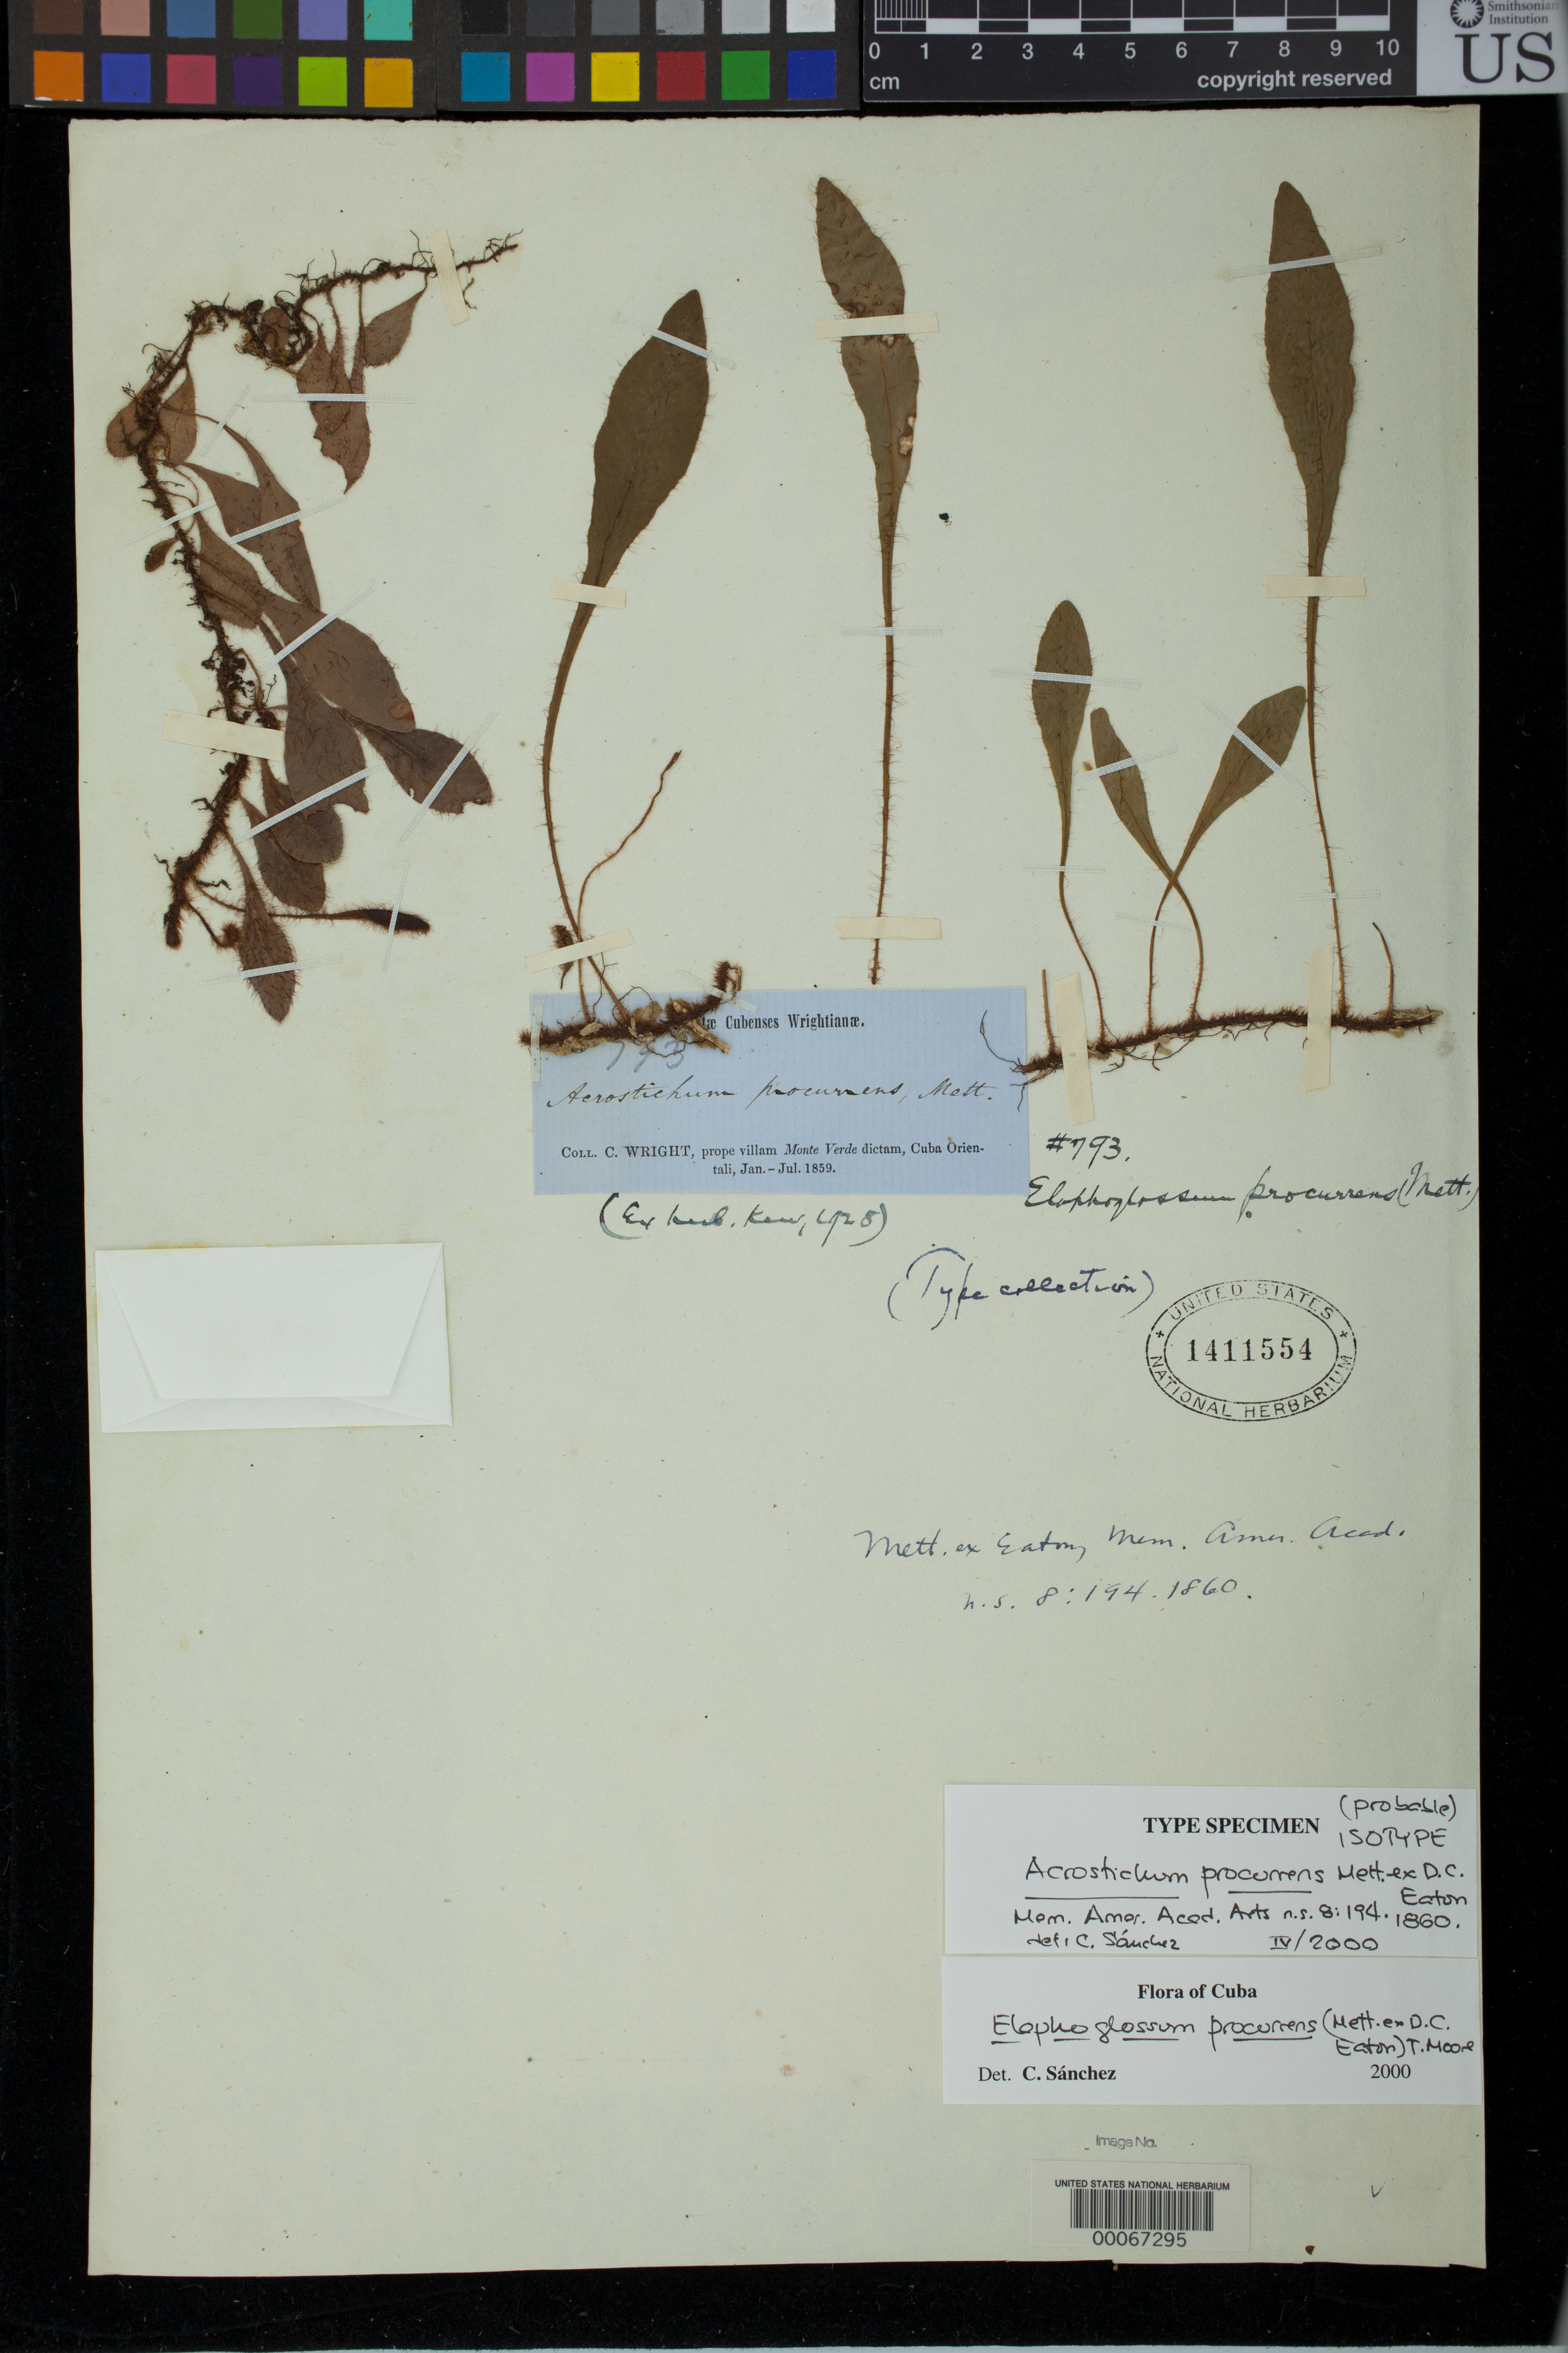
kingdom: Plantae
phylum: Tracheophyta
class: Polypodiopsida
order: Polypodiales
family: Pteridaceae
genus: Acrostichum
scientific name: Acrostichum procurrens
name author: Mett. ex D.C. Eaton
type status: Isotype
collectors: C. Wright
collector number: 793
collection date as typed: Jan 1859 to -- Jul 1859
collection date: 1859-01/1859-07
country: Cuba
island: Greater Antilles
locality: Prope villam Monte Verde Dictam.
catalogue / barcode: US 1411554